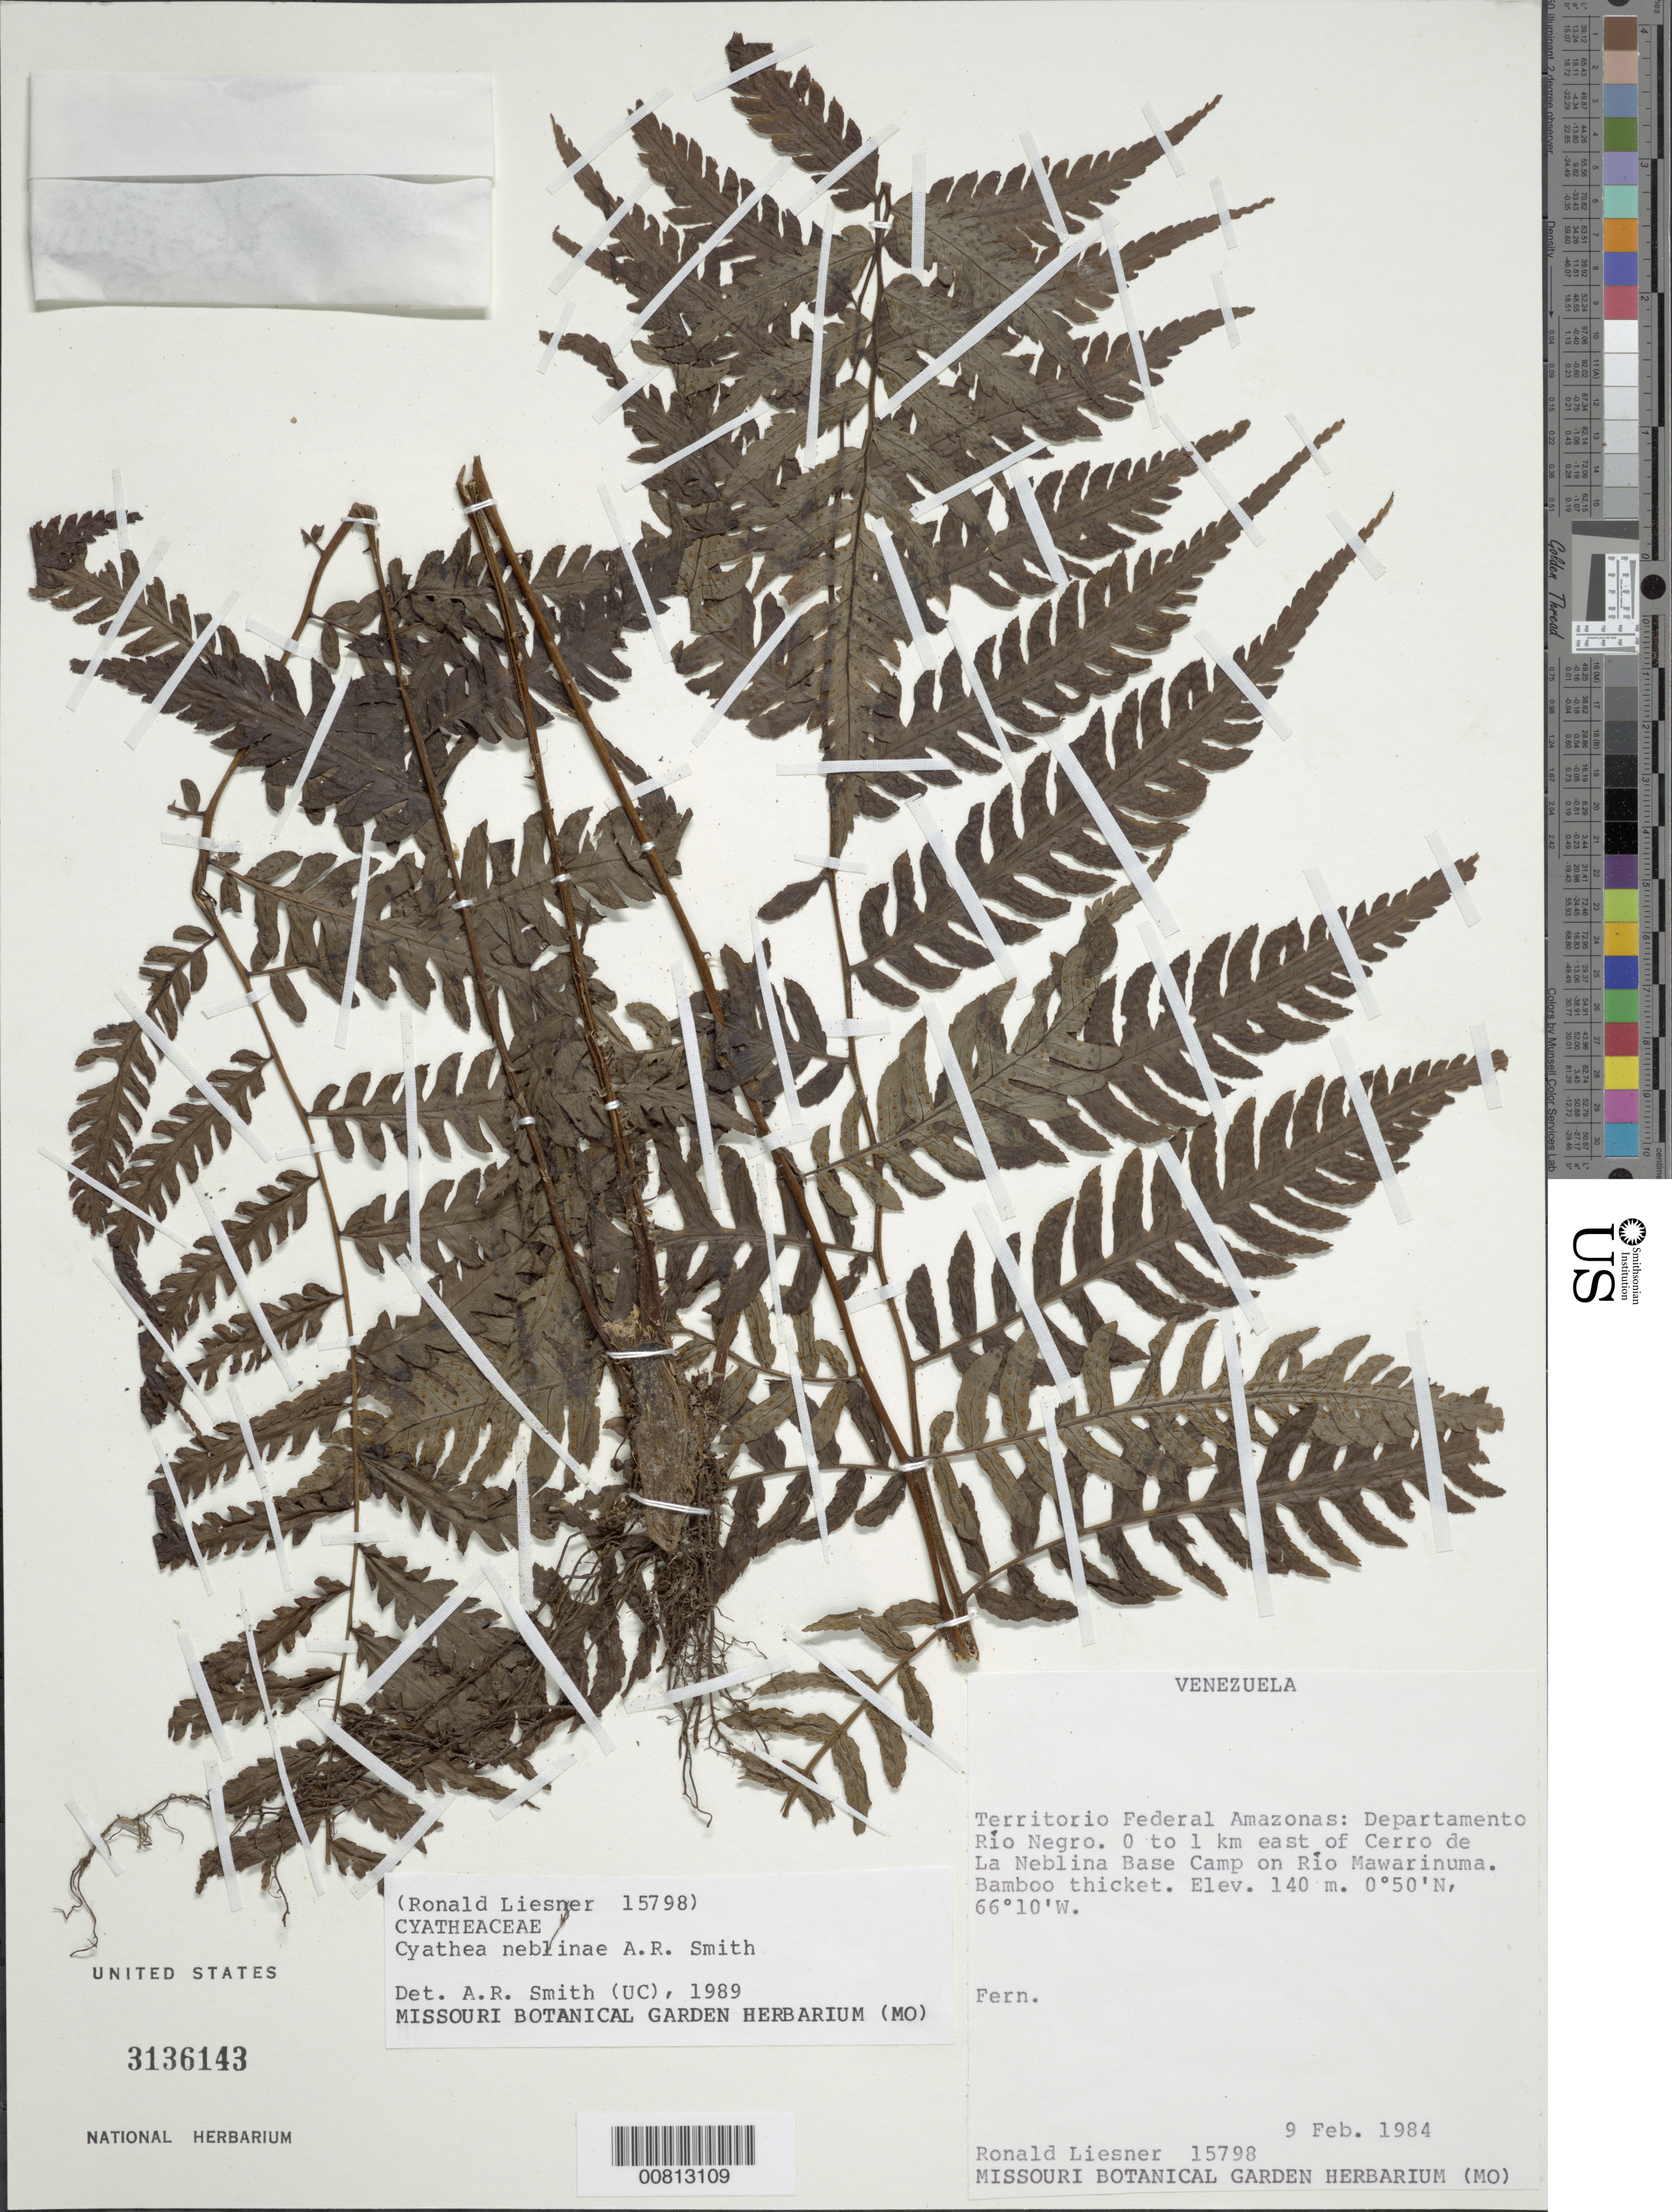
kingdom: Plantae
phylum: Tracheophyta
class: Polypodiopsida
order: Cyatheales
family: Cyatheaceae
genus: Cyathea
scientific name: Cyathea neblinae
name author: A.R. Sm.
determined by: Smith, Alan R., (UC)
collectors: R. L. Liesner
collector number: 15798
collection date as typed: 9-Feb-84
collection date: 1984-02-09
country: Venezuela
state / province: Amazonas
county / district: Río Negro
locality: Río Mawarinuma, 0-1 km E of Cerro de La Neblina Base Camp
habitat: Bamboo thicket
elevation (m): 140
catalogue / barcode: US 3136143